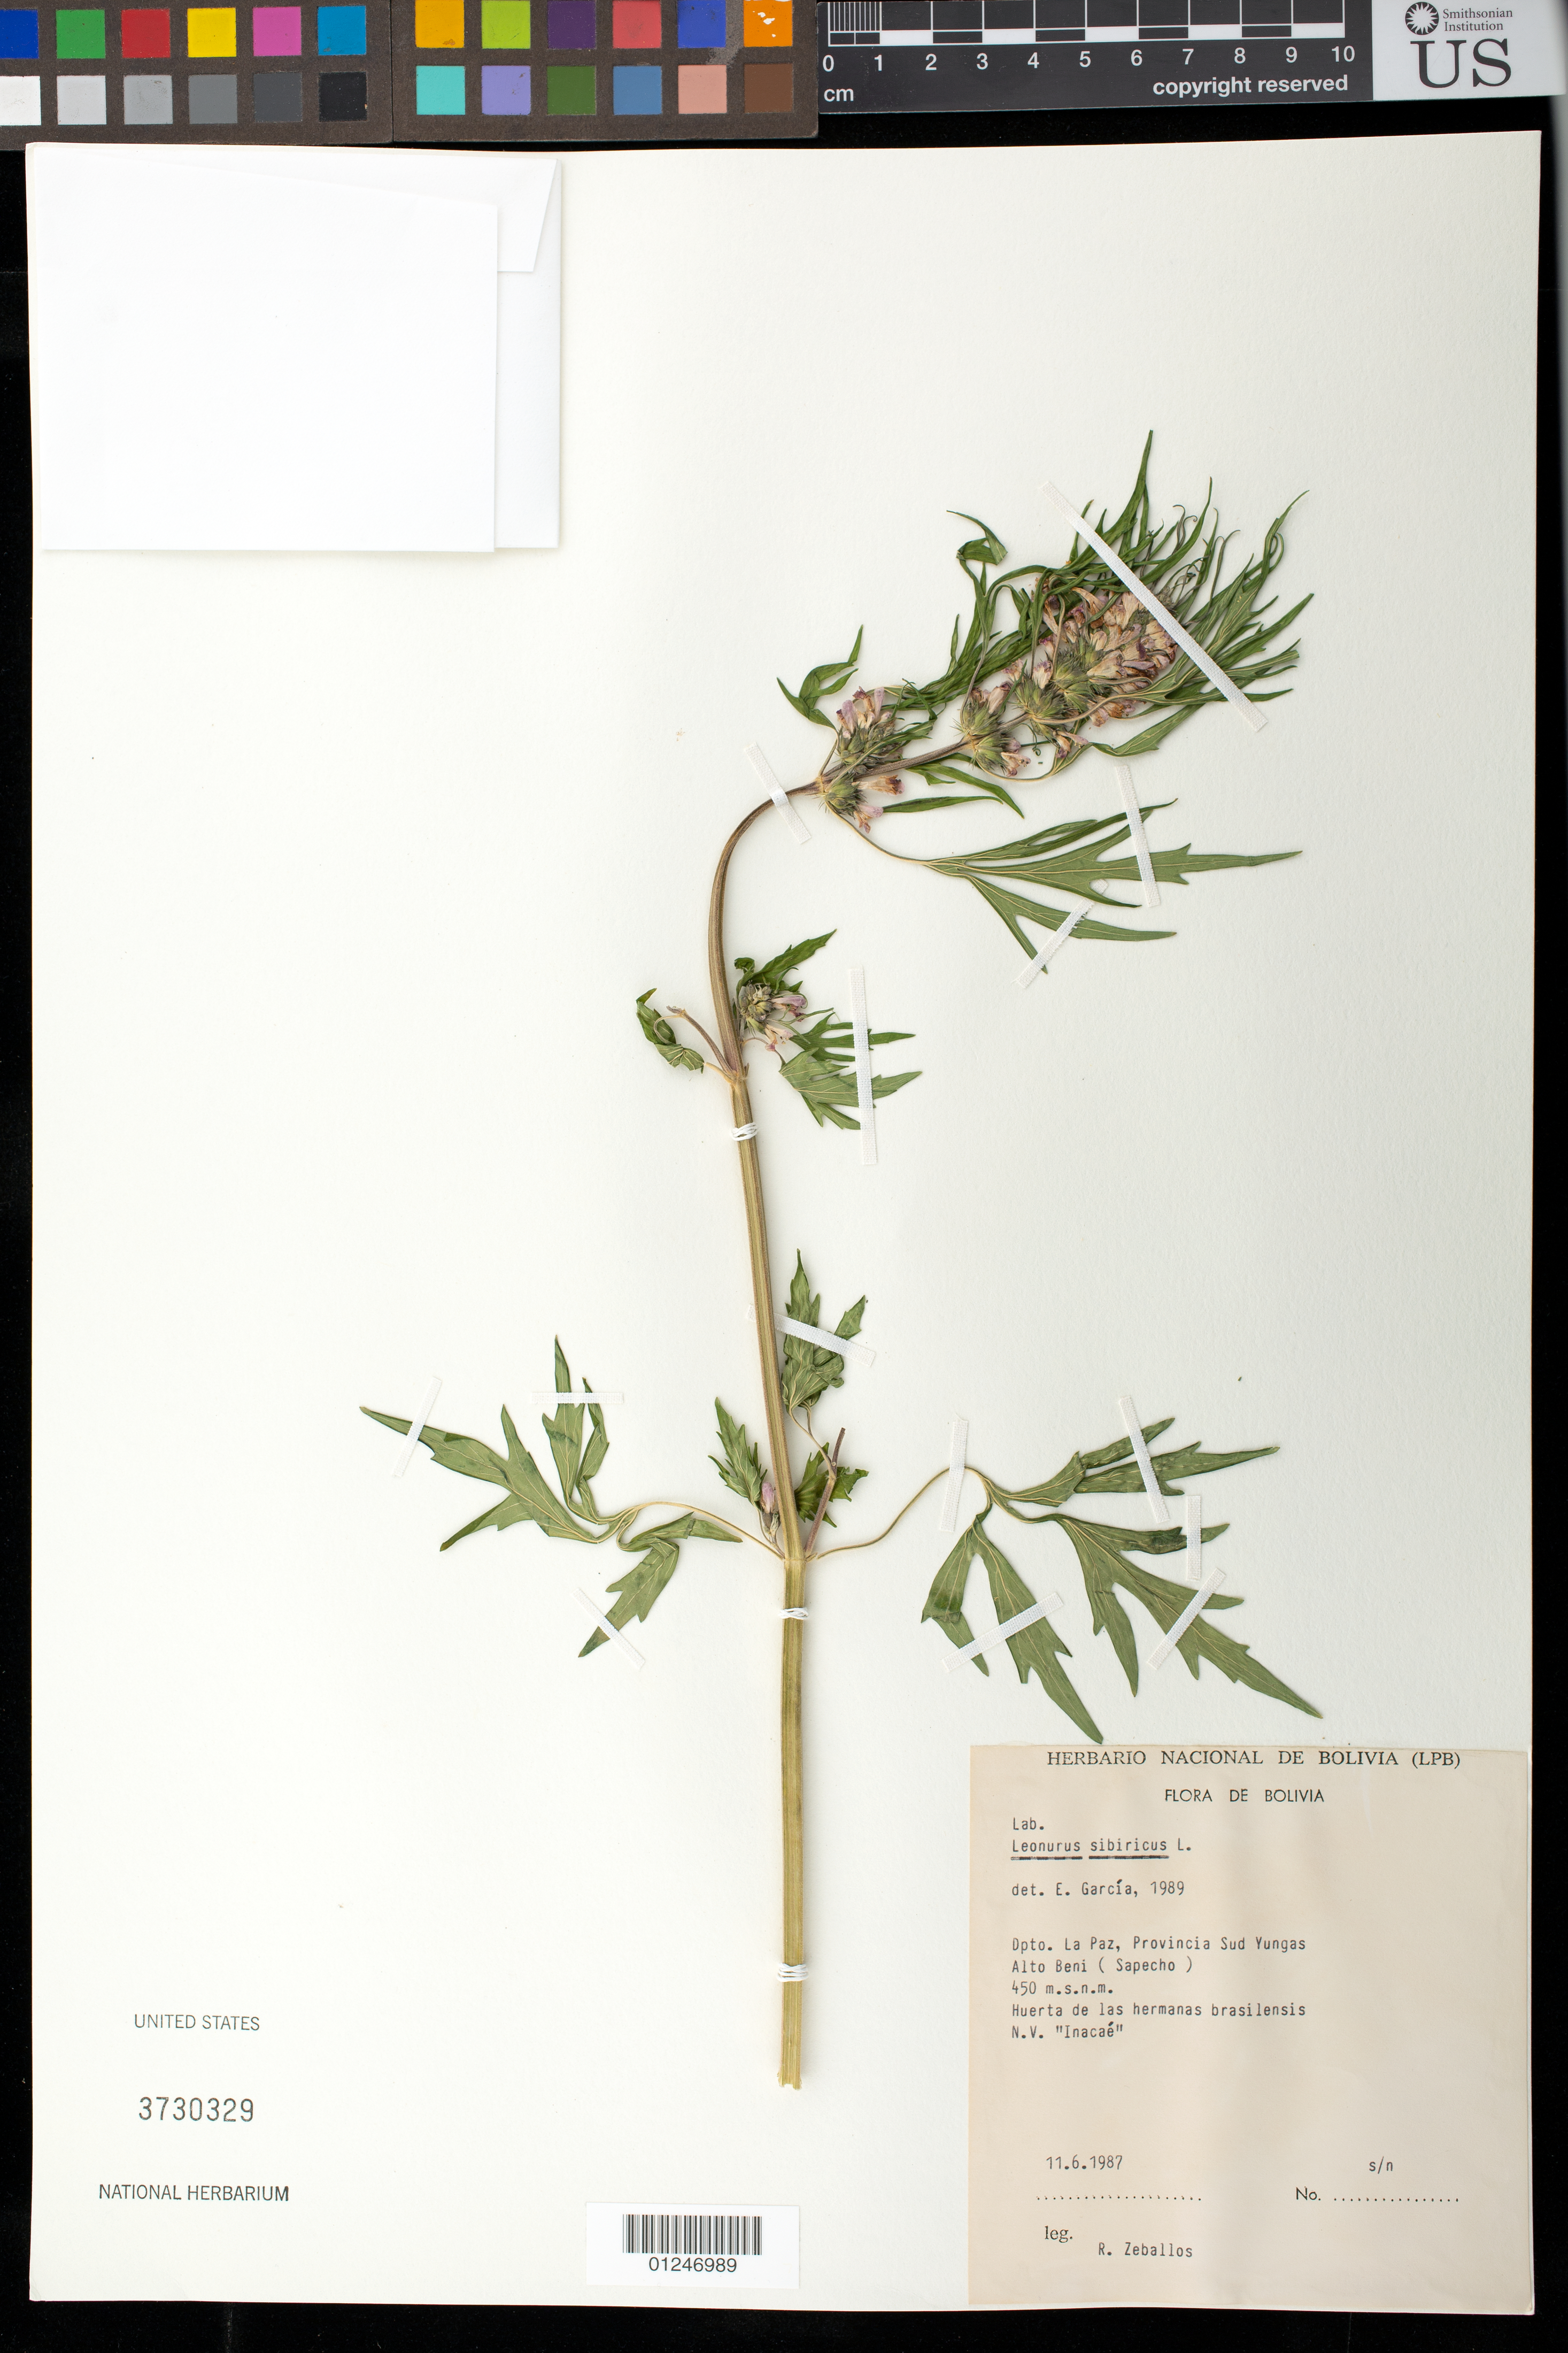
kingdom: Plantae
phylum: Tracheophyta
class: Magnoliopsida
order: Lamiales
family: Lamiaceae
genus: Leonurus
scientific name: Leonurus japonicus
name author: Houtt.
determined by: Strong, Mark T., (BOT), Smithsonian Institution - National Museum of Natural History (UNITED STATES)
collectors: R. Zeballos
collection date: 1967-06-11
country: Bolivia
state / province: La Paz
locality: Provincia Sud Yungas. Alto Beni (Sapecho)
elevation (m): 450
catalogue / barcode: US 3730329